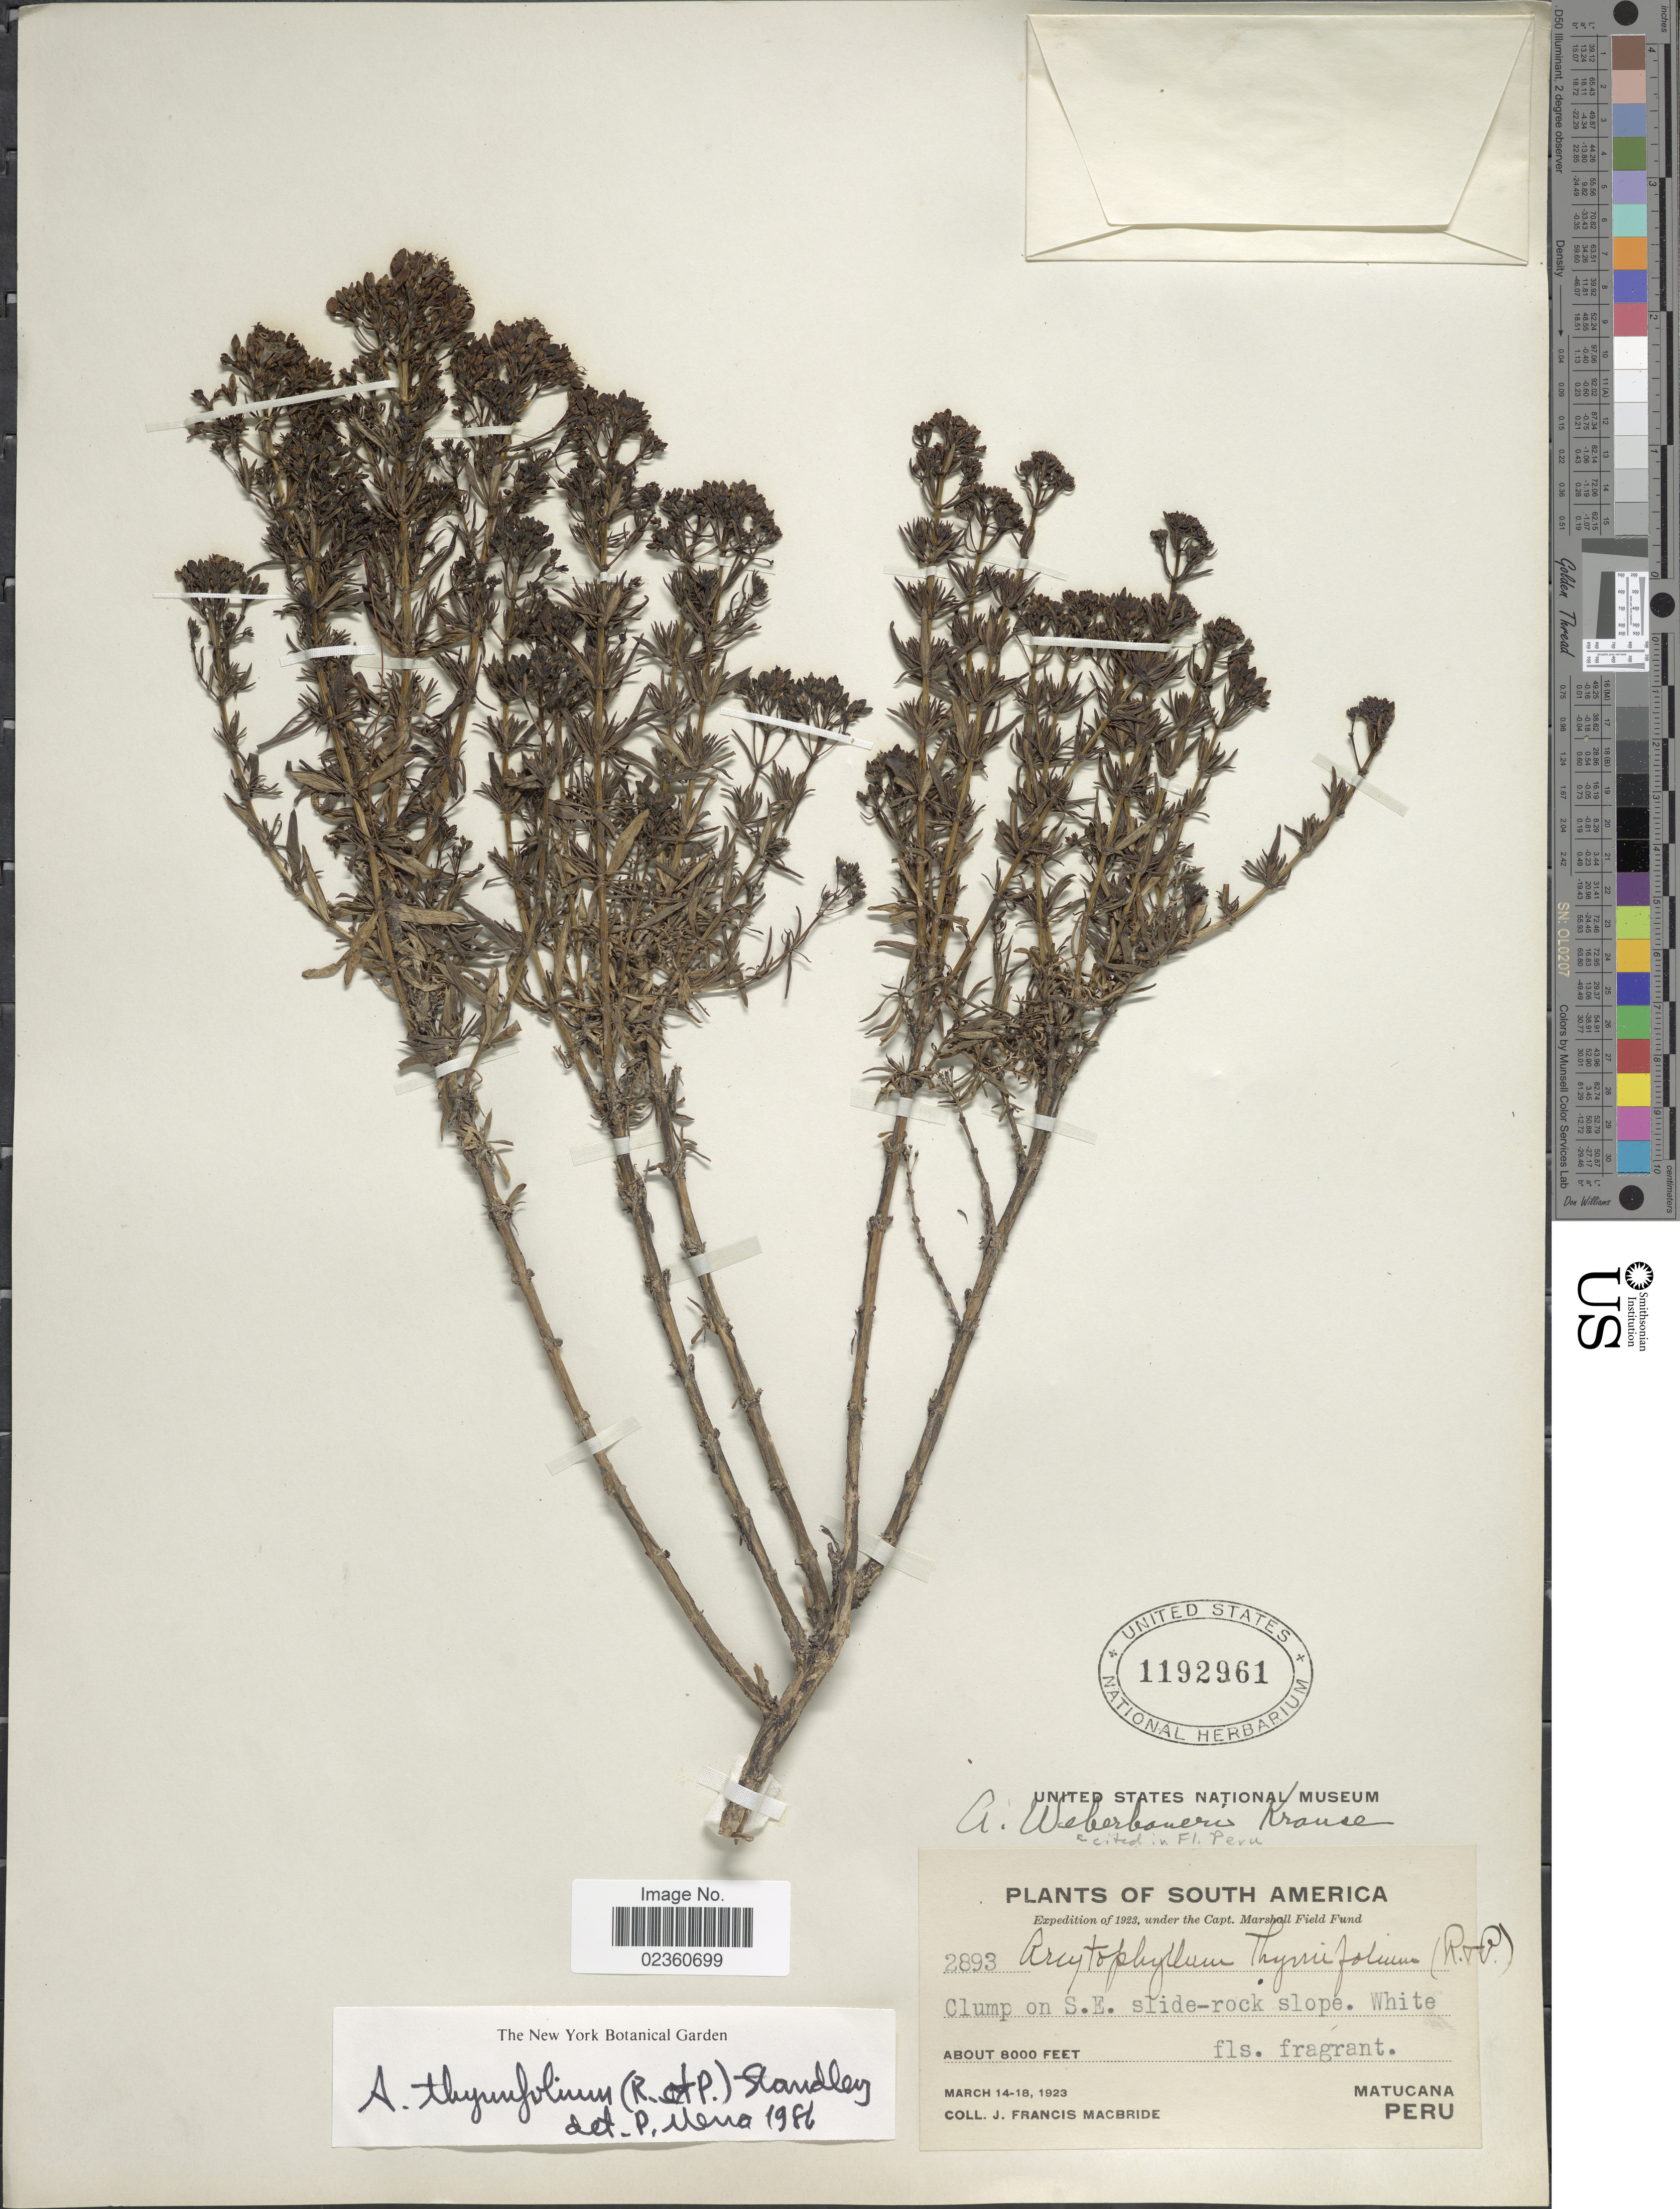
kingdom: Plantae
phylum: Tracheophyta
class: Magnoliopsida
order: Gentianales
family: Rubiaceae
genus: Arcytophyllum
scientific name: Arcytophyllum thymifolium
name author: (Ruiz & Pav.) Standl.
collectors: J. F. Macbride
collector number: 2893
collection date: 1923-03-14/1923-03-18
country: Peru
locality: Clump on S.E. slide-rok slope, Matucana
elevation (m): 2438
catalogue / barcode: US 1192961